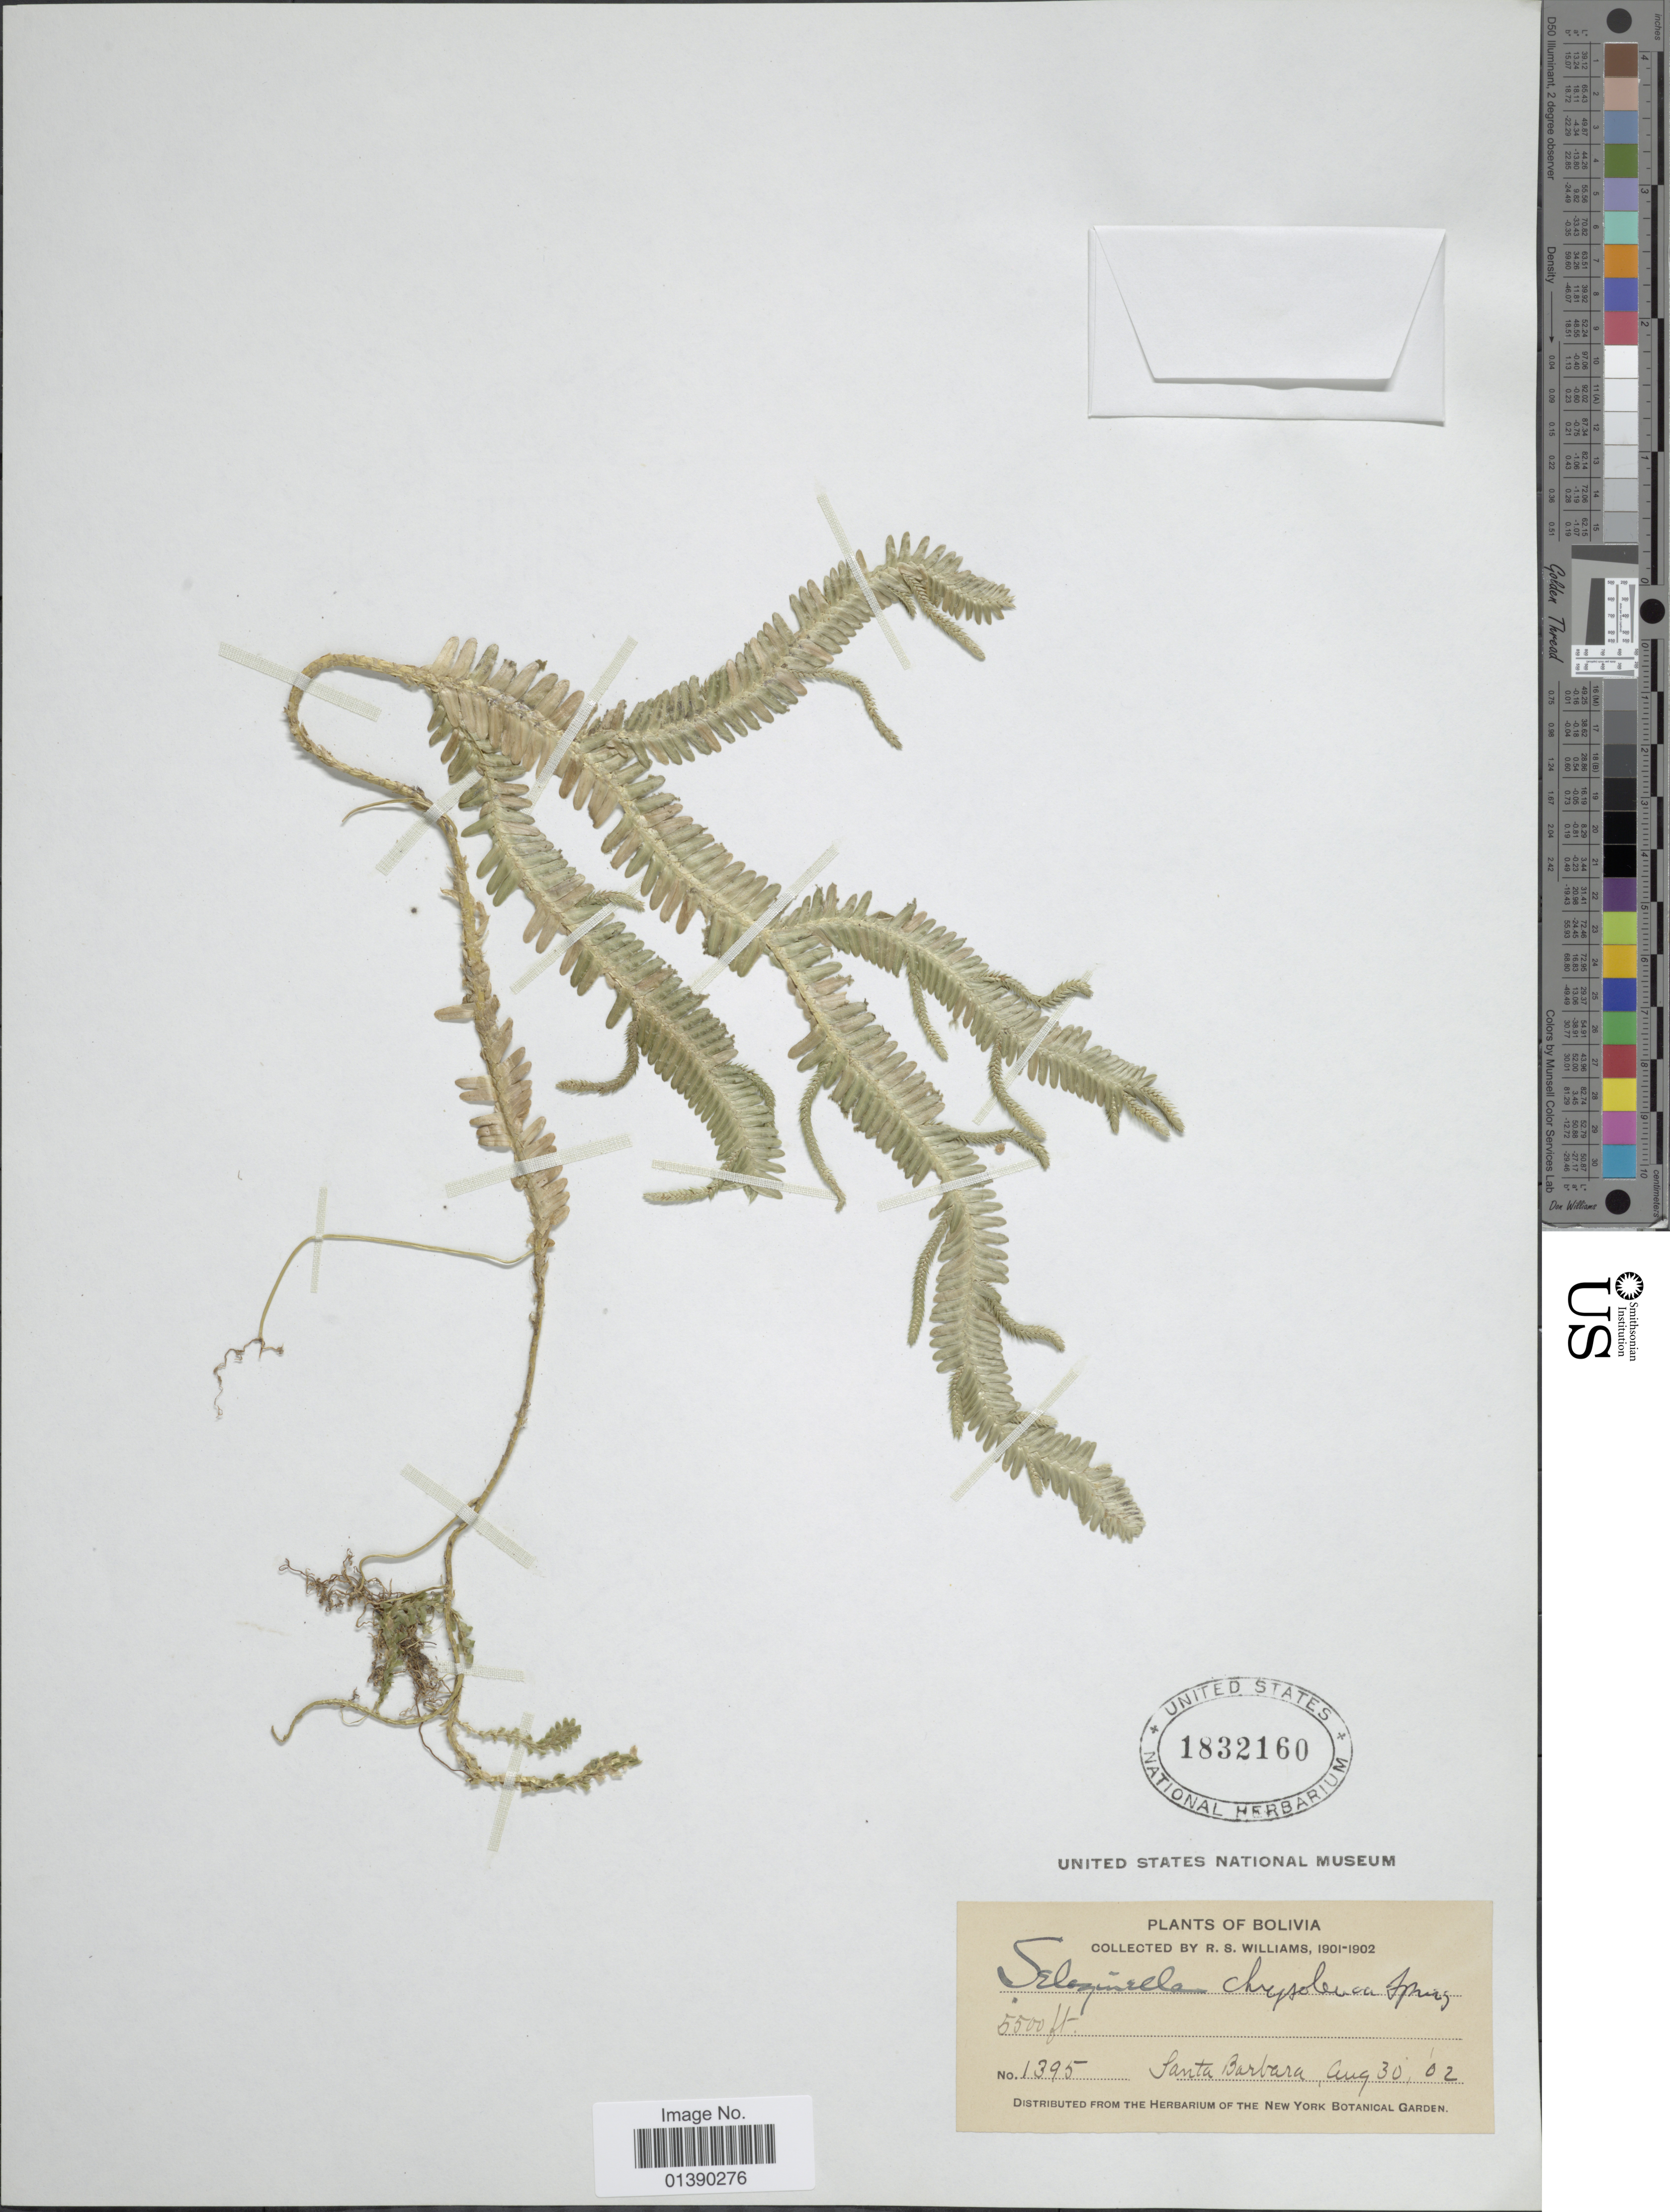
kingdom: Plantae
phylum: Tracheophyta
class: Lycopodiopsida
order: Selaginellales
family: Selaginellaceae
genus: Selaginella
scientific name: Selaginella chrysoleuca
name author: Spring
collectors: R. S. Williams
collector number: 1395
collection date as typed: Aug. 30, '02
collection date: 1902-08-30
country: Bolivia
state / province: La Paz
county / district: Franz Tamayo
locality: Santa Barbara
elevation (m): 1676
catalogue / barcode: US 1832160